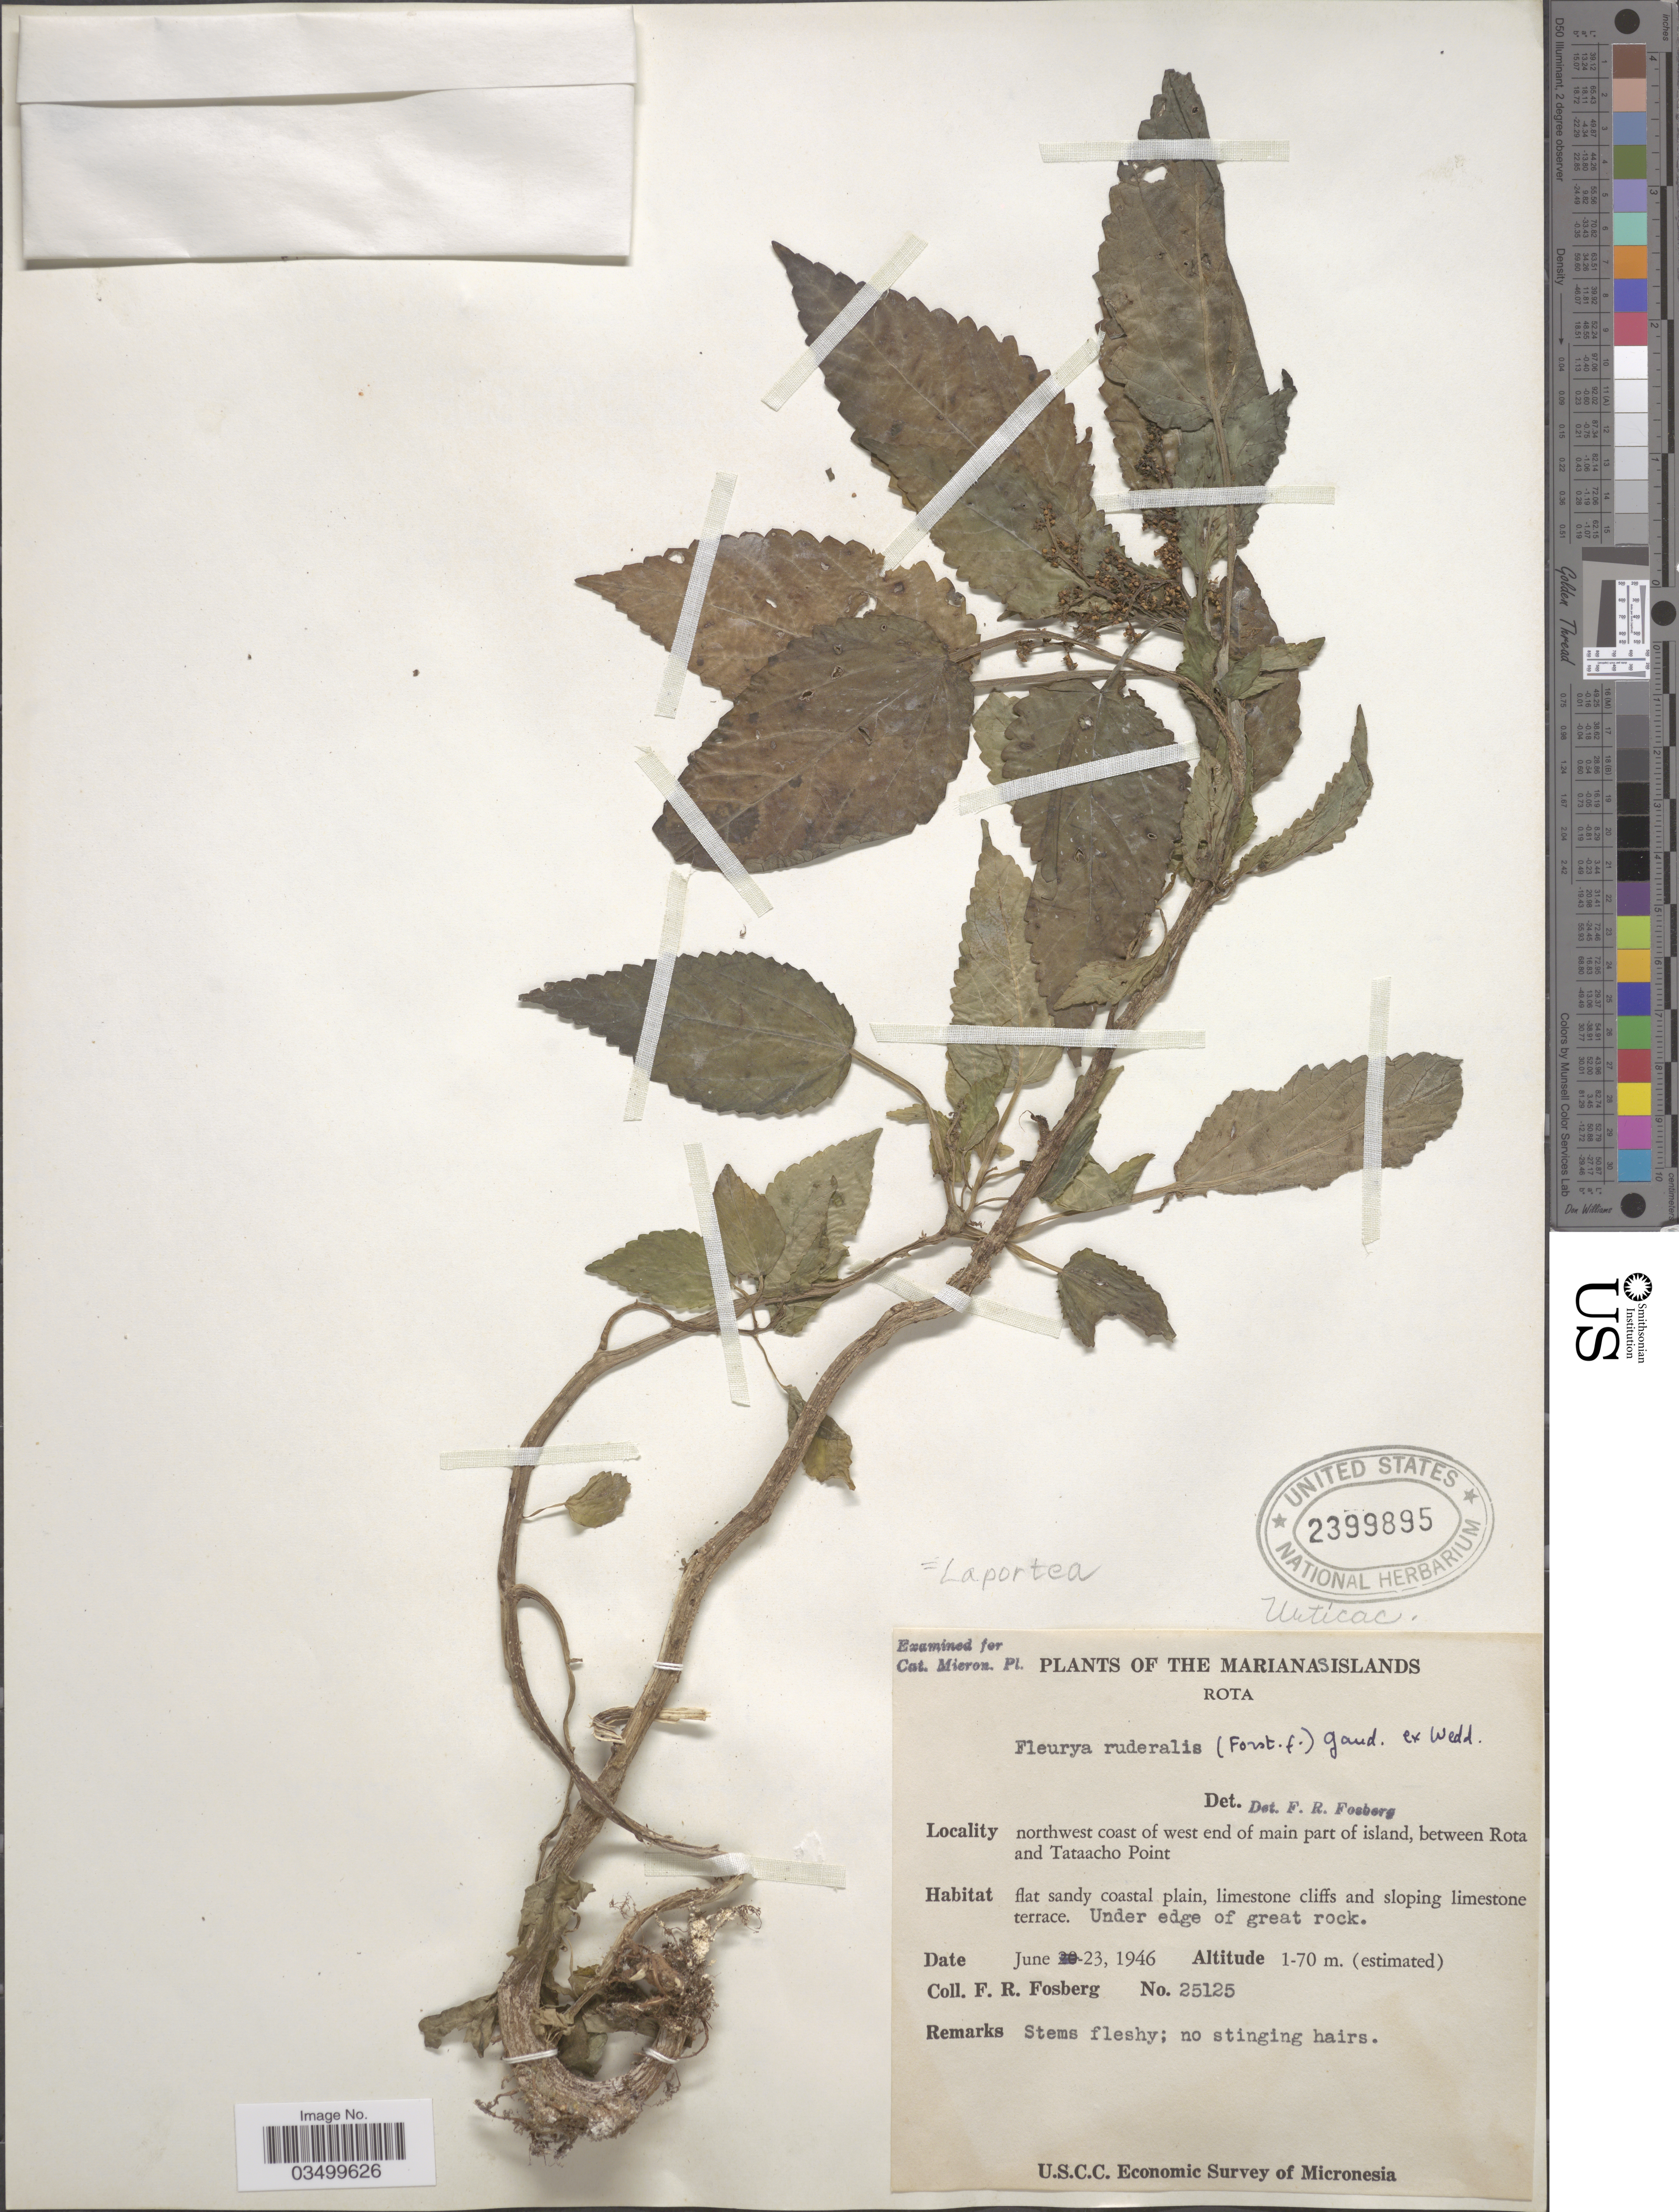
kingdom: Plantae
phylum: Tracheophyta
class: Magnoliopsida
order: Rosales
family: Urticaceae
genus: Laportea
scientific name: Laportea ruderalis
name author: (G. Forst.) Chew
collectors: F. R. Fosberg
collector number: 25125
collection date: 1946-06-23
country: Northern Mariana Islands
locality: Marianas Islands. Rota. Northwest coast of west end of main part of island, between Rota and Tataacho Point.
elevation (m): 1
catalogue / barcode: US 2399895